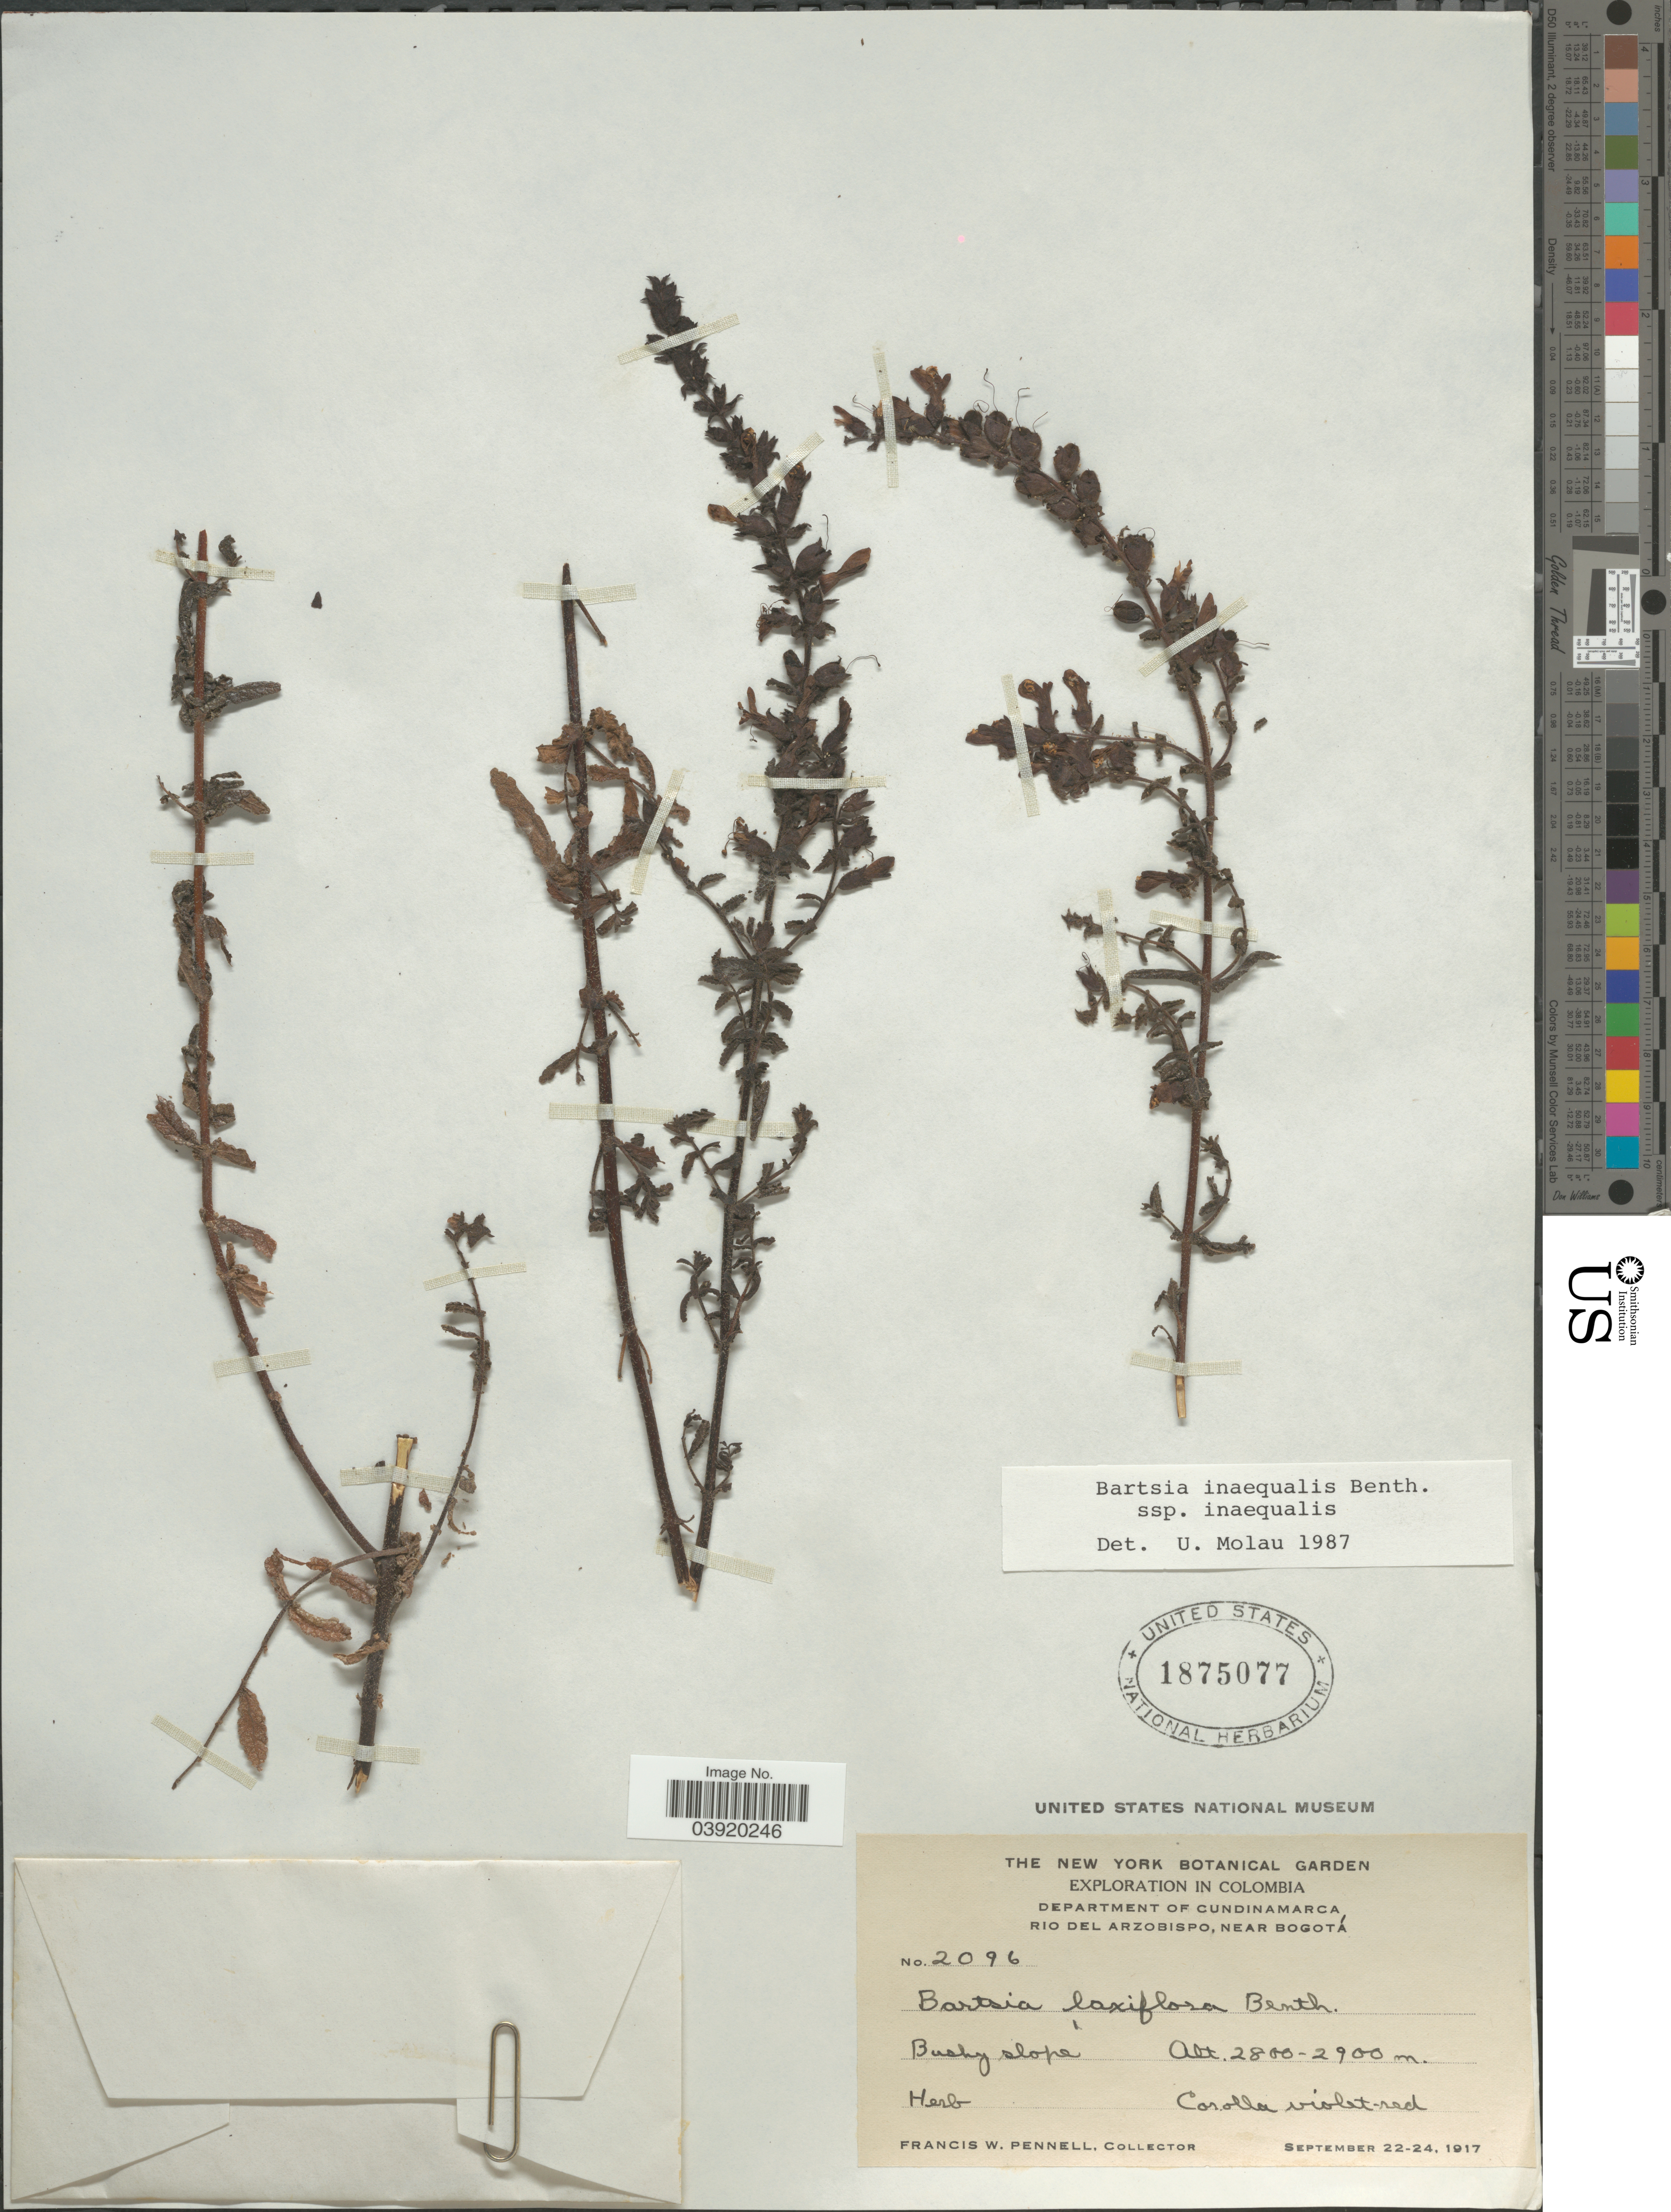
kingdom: Plantae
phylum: Tracheophyta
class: Magnoliopsida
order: Lamiales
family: Orobanchaceae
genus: Bartsia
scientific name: Bartsia inaequalis subsp. inaequalis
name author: Benth.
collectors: F. W. Pennell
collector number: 2096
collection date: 1917-09-22/1917-09-24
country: Colombia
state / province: Cundinamarca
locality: Department of Cundinamarca, Rio del Arzobispo, near Bogota.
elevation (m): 2800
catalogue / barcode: US 1875077